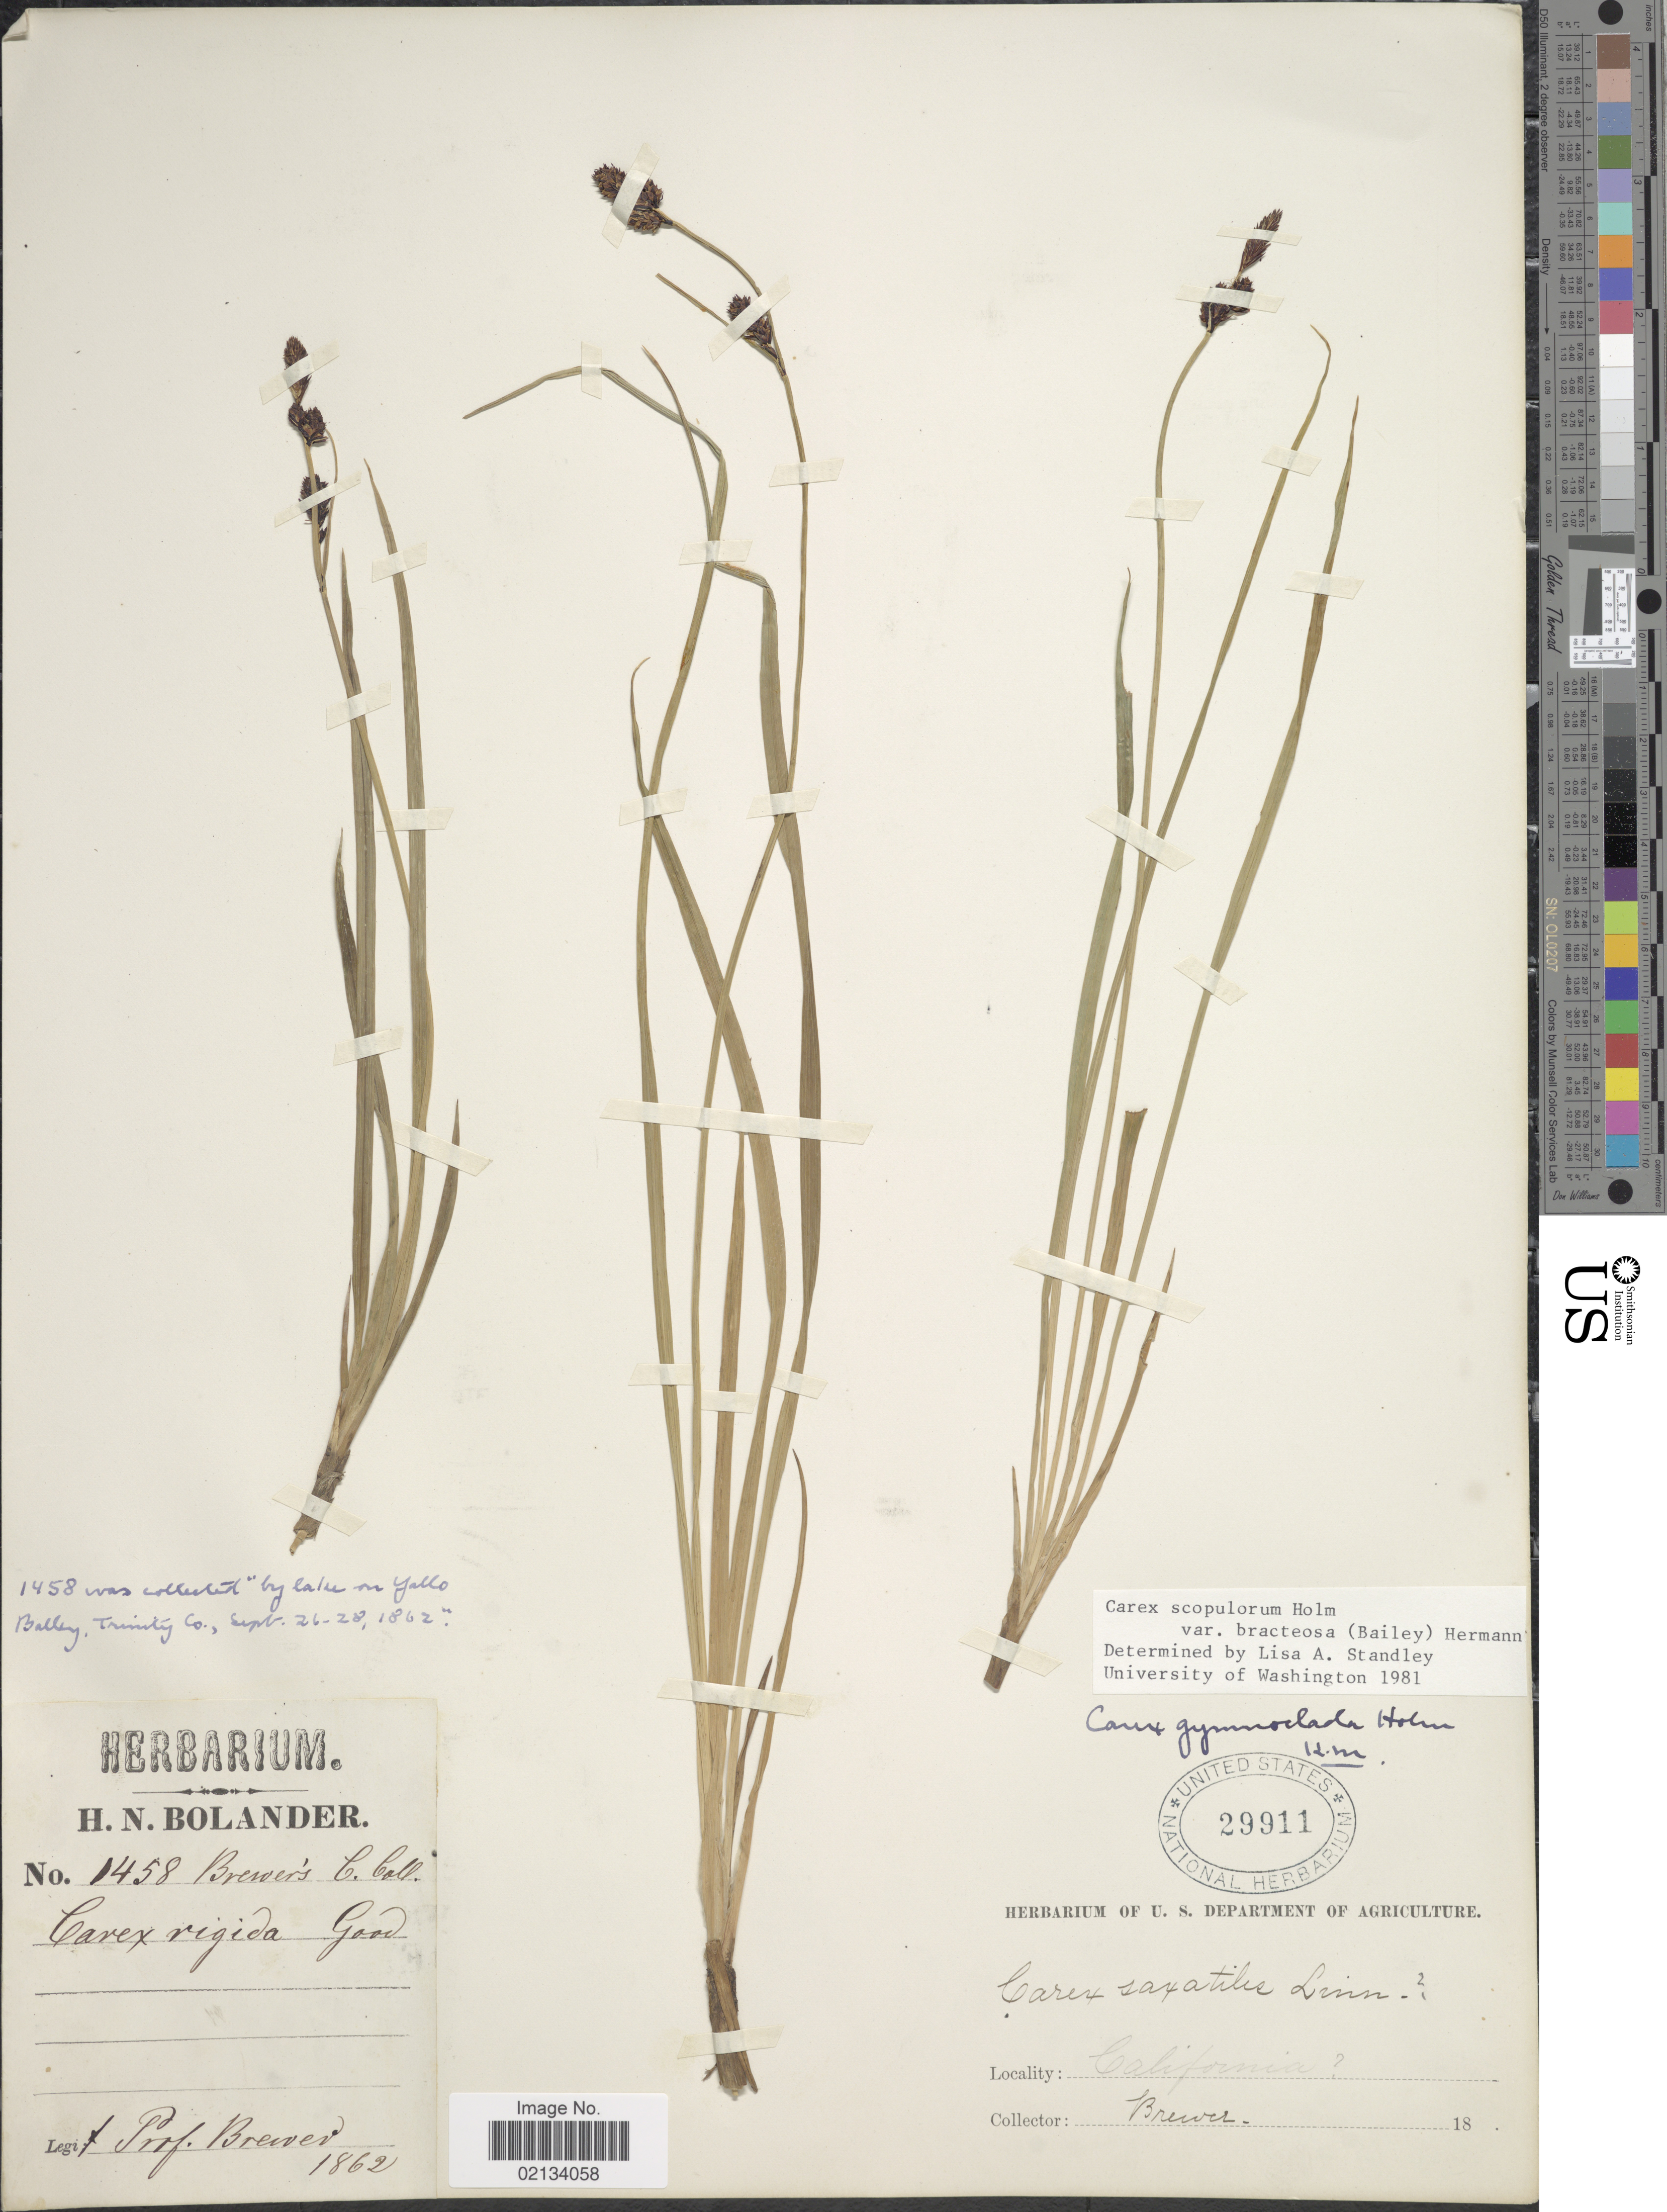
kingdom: Plantae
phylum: Tracheophyta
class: Liliopsida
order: Poales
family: Cyperaceae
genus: Carex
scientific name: Carex scopulorum var. bracteosa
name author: (L.H. Bailey) F.J. Herm.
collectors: -. Brewer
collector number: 1458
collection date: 1862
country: United States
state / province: California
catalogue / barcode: US 29911